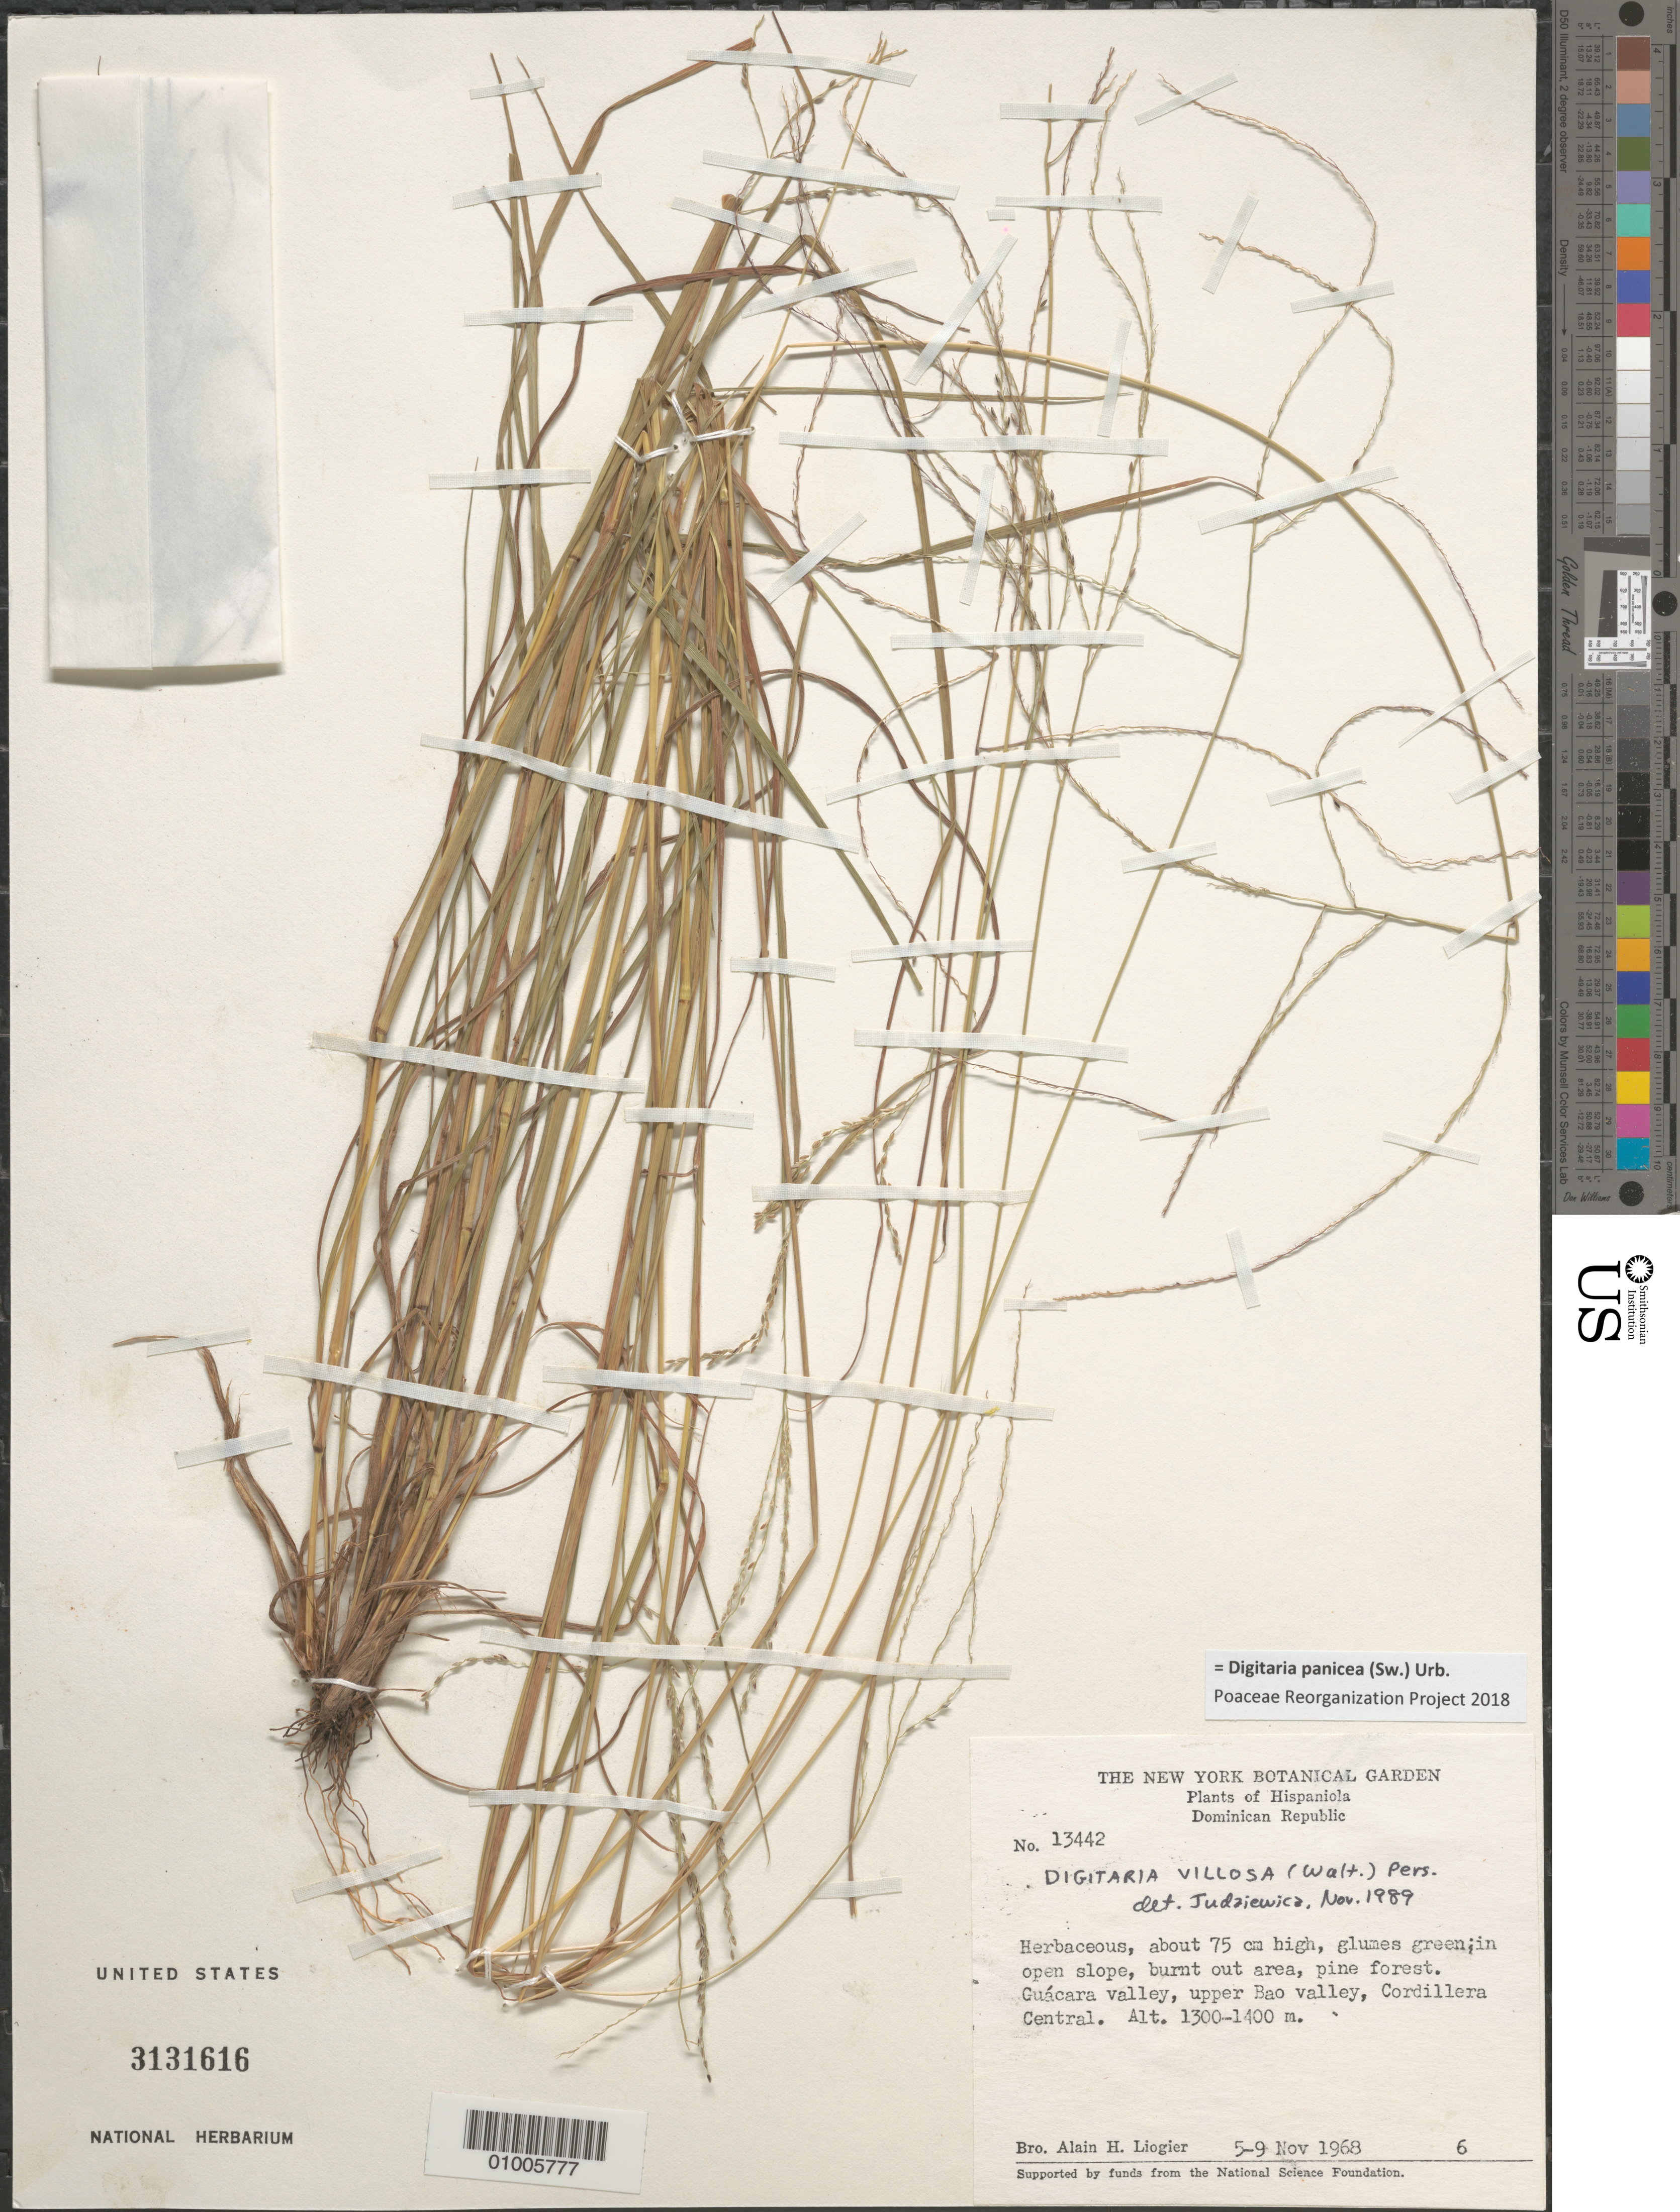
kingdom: Plantae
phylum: Tracheophyta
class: Liliopsida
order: Poales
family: Poaceae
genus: Digitaria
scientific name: Digitaria panicea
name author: (Sw.) Urb.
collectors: A. H. Liogier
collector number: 13442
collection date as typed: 05 Nov 1968 to 09 Nov 1968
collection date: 1968-11-05/1968-11-09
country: Dominican Republic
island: Hispaniola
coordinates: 0 N, 0 E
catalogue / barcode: US 3131616